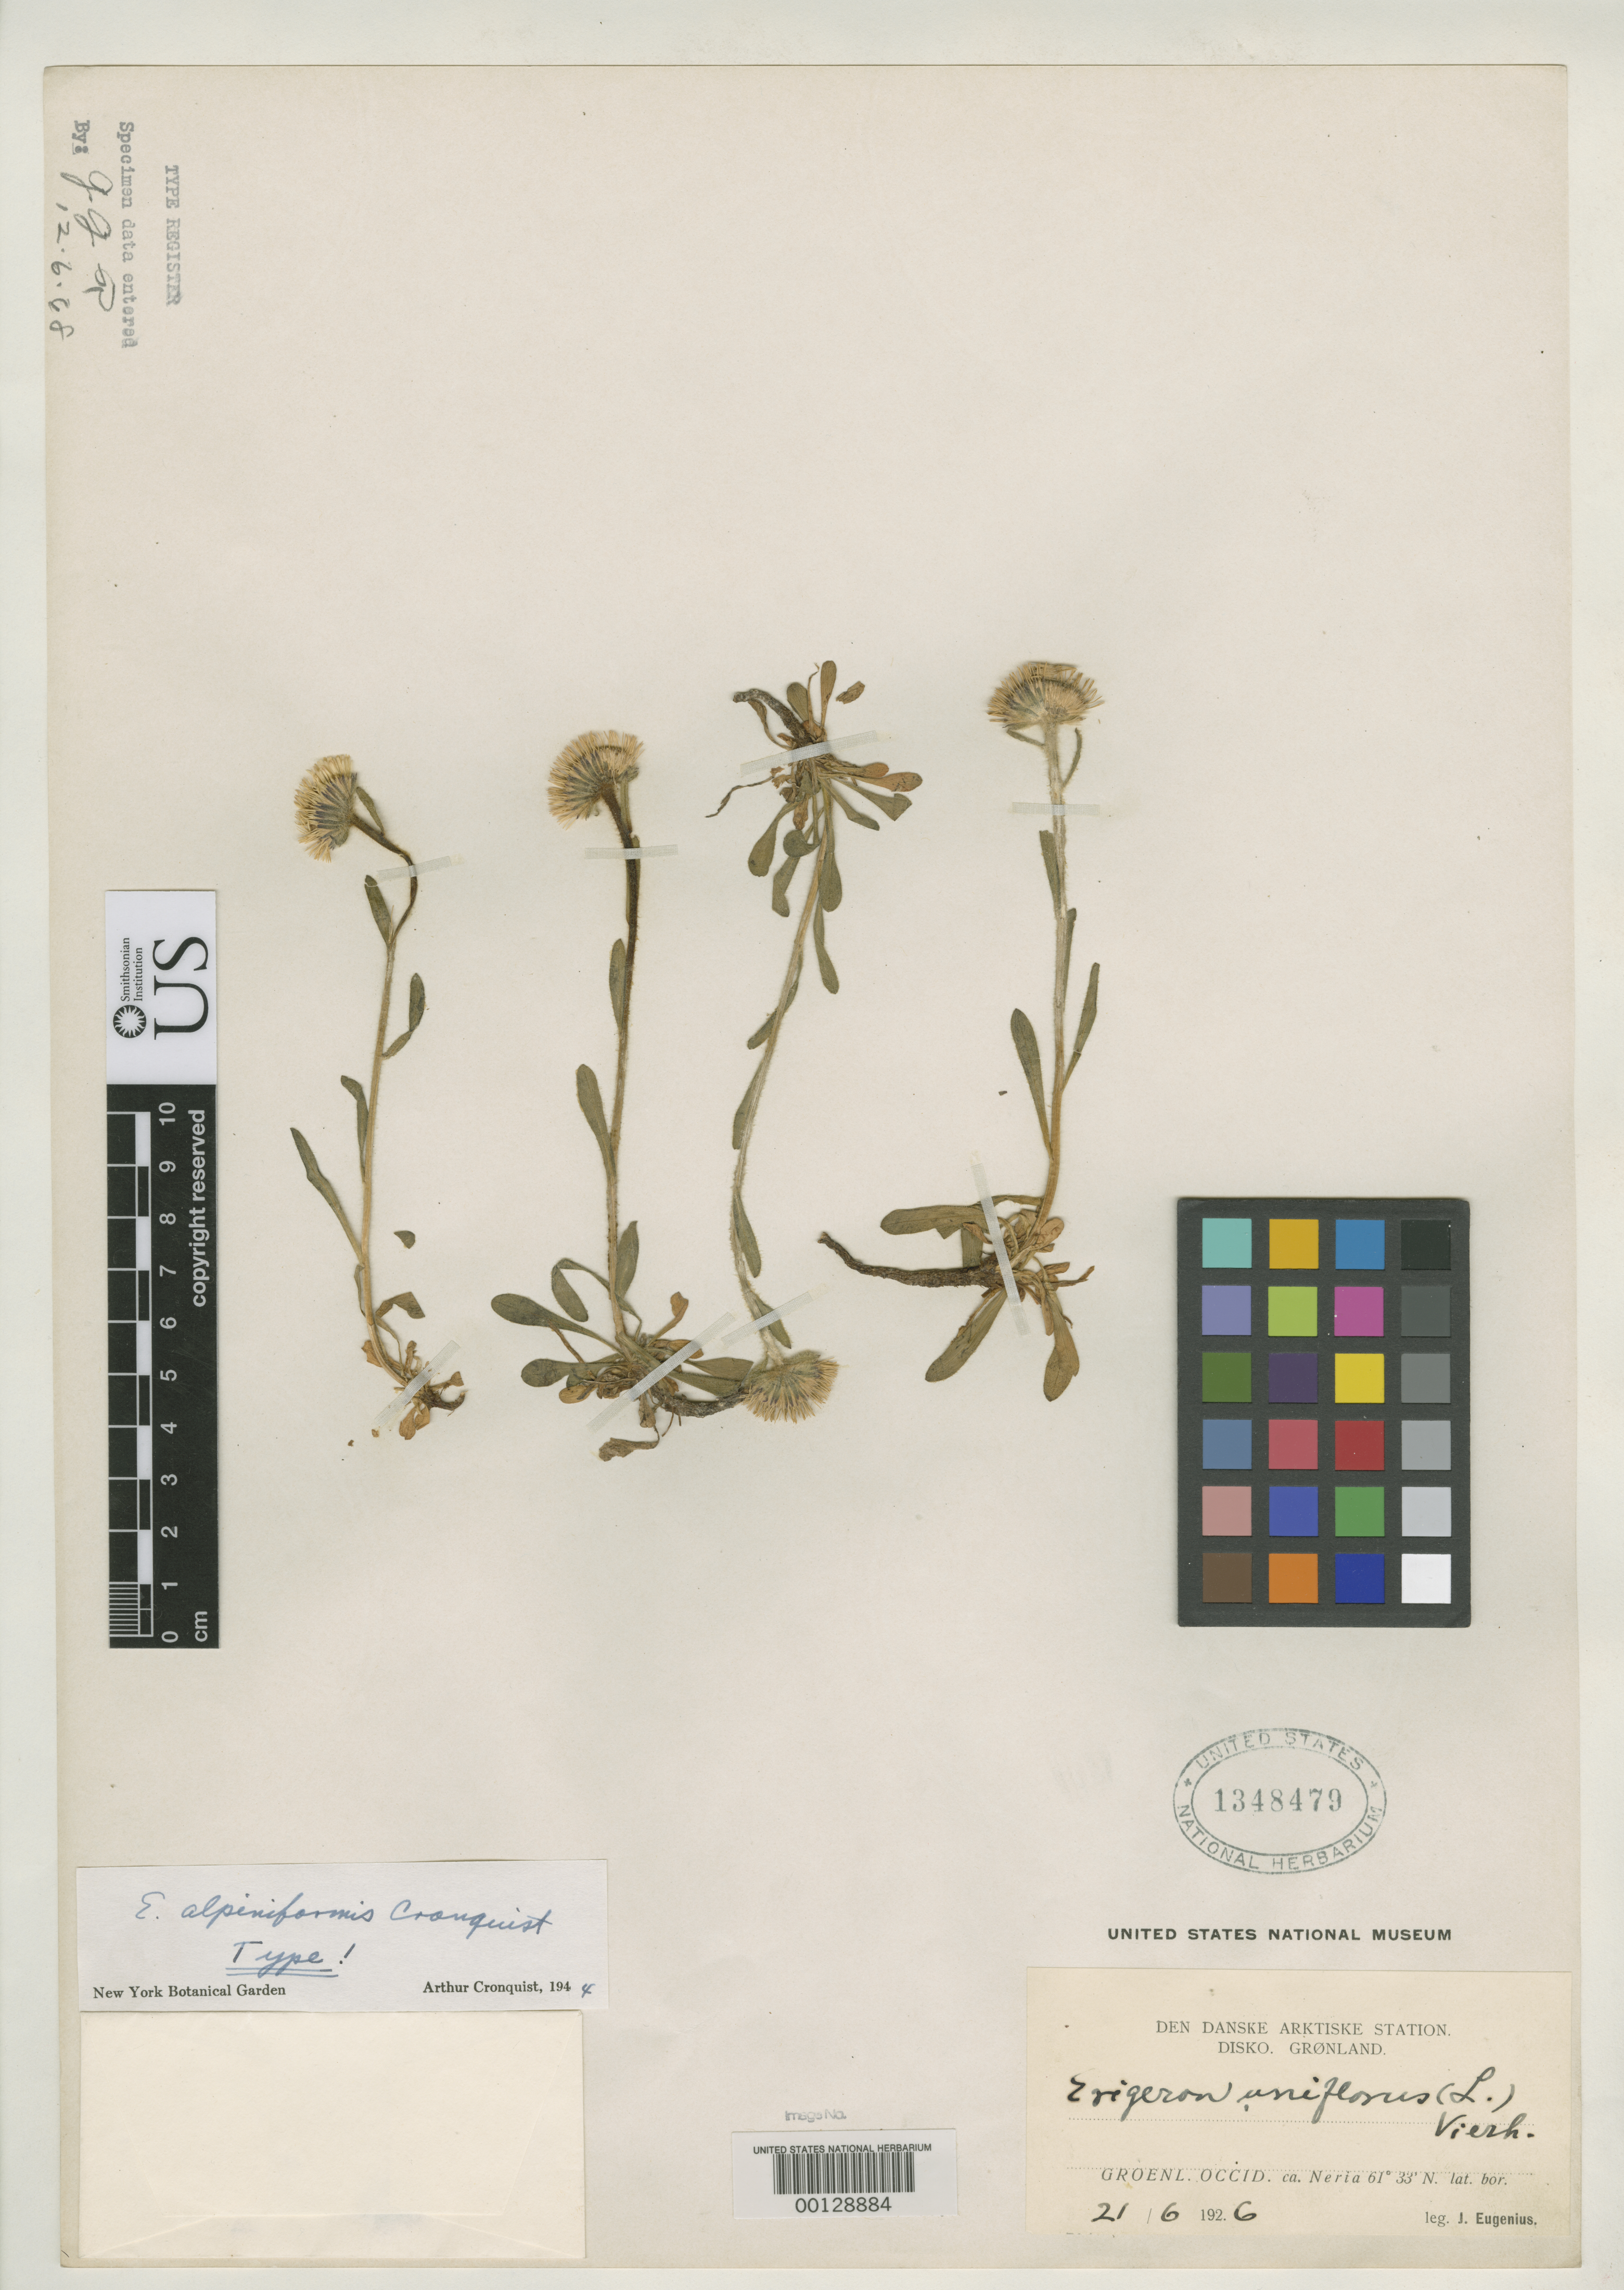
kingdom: Plantae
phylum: Tracheophyta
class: Magnoliopsida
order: Asterales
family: Asteraceae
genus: Erigeron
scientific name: Erigeron alpiniformis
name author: Cronq.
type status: Holotype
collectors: J. Eugenius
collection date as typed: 21 Jun 1926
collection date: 1926-06-21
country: Greenland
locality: Groenl. Occid. ca. Neria. {Western Greenland near Neria] (lat/long recorded as: lat=61:33:0:N long=:::)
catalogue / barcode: US 1348479